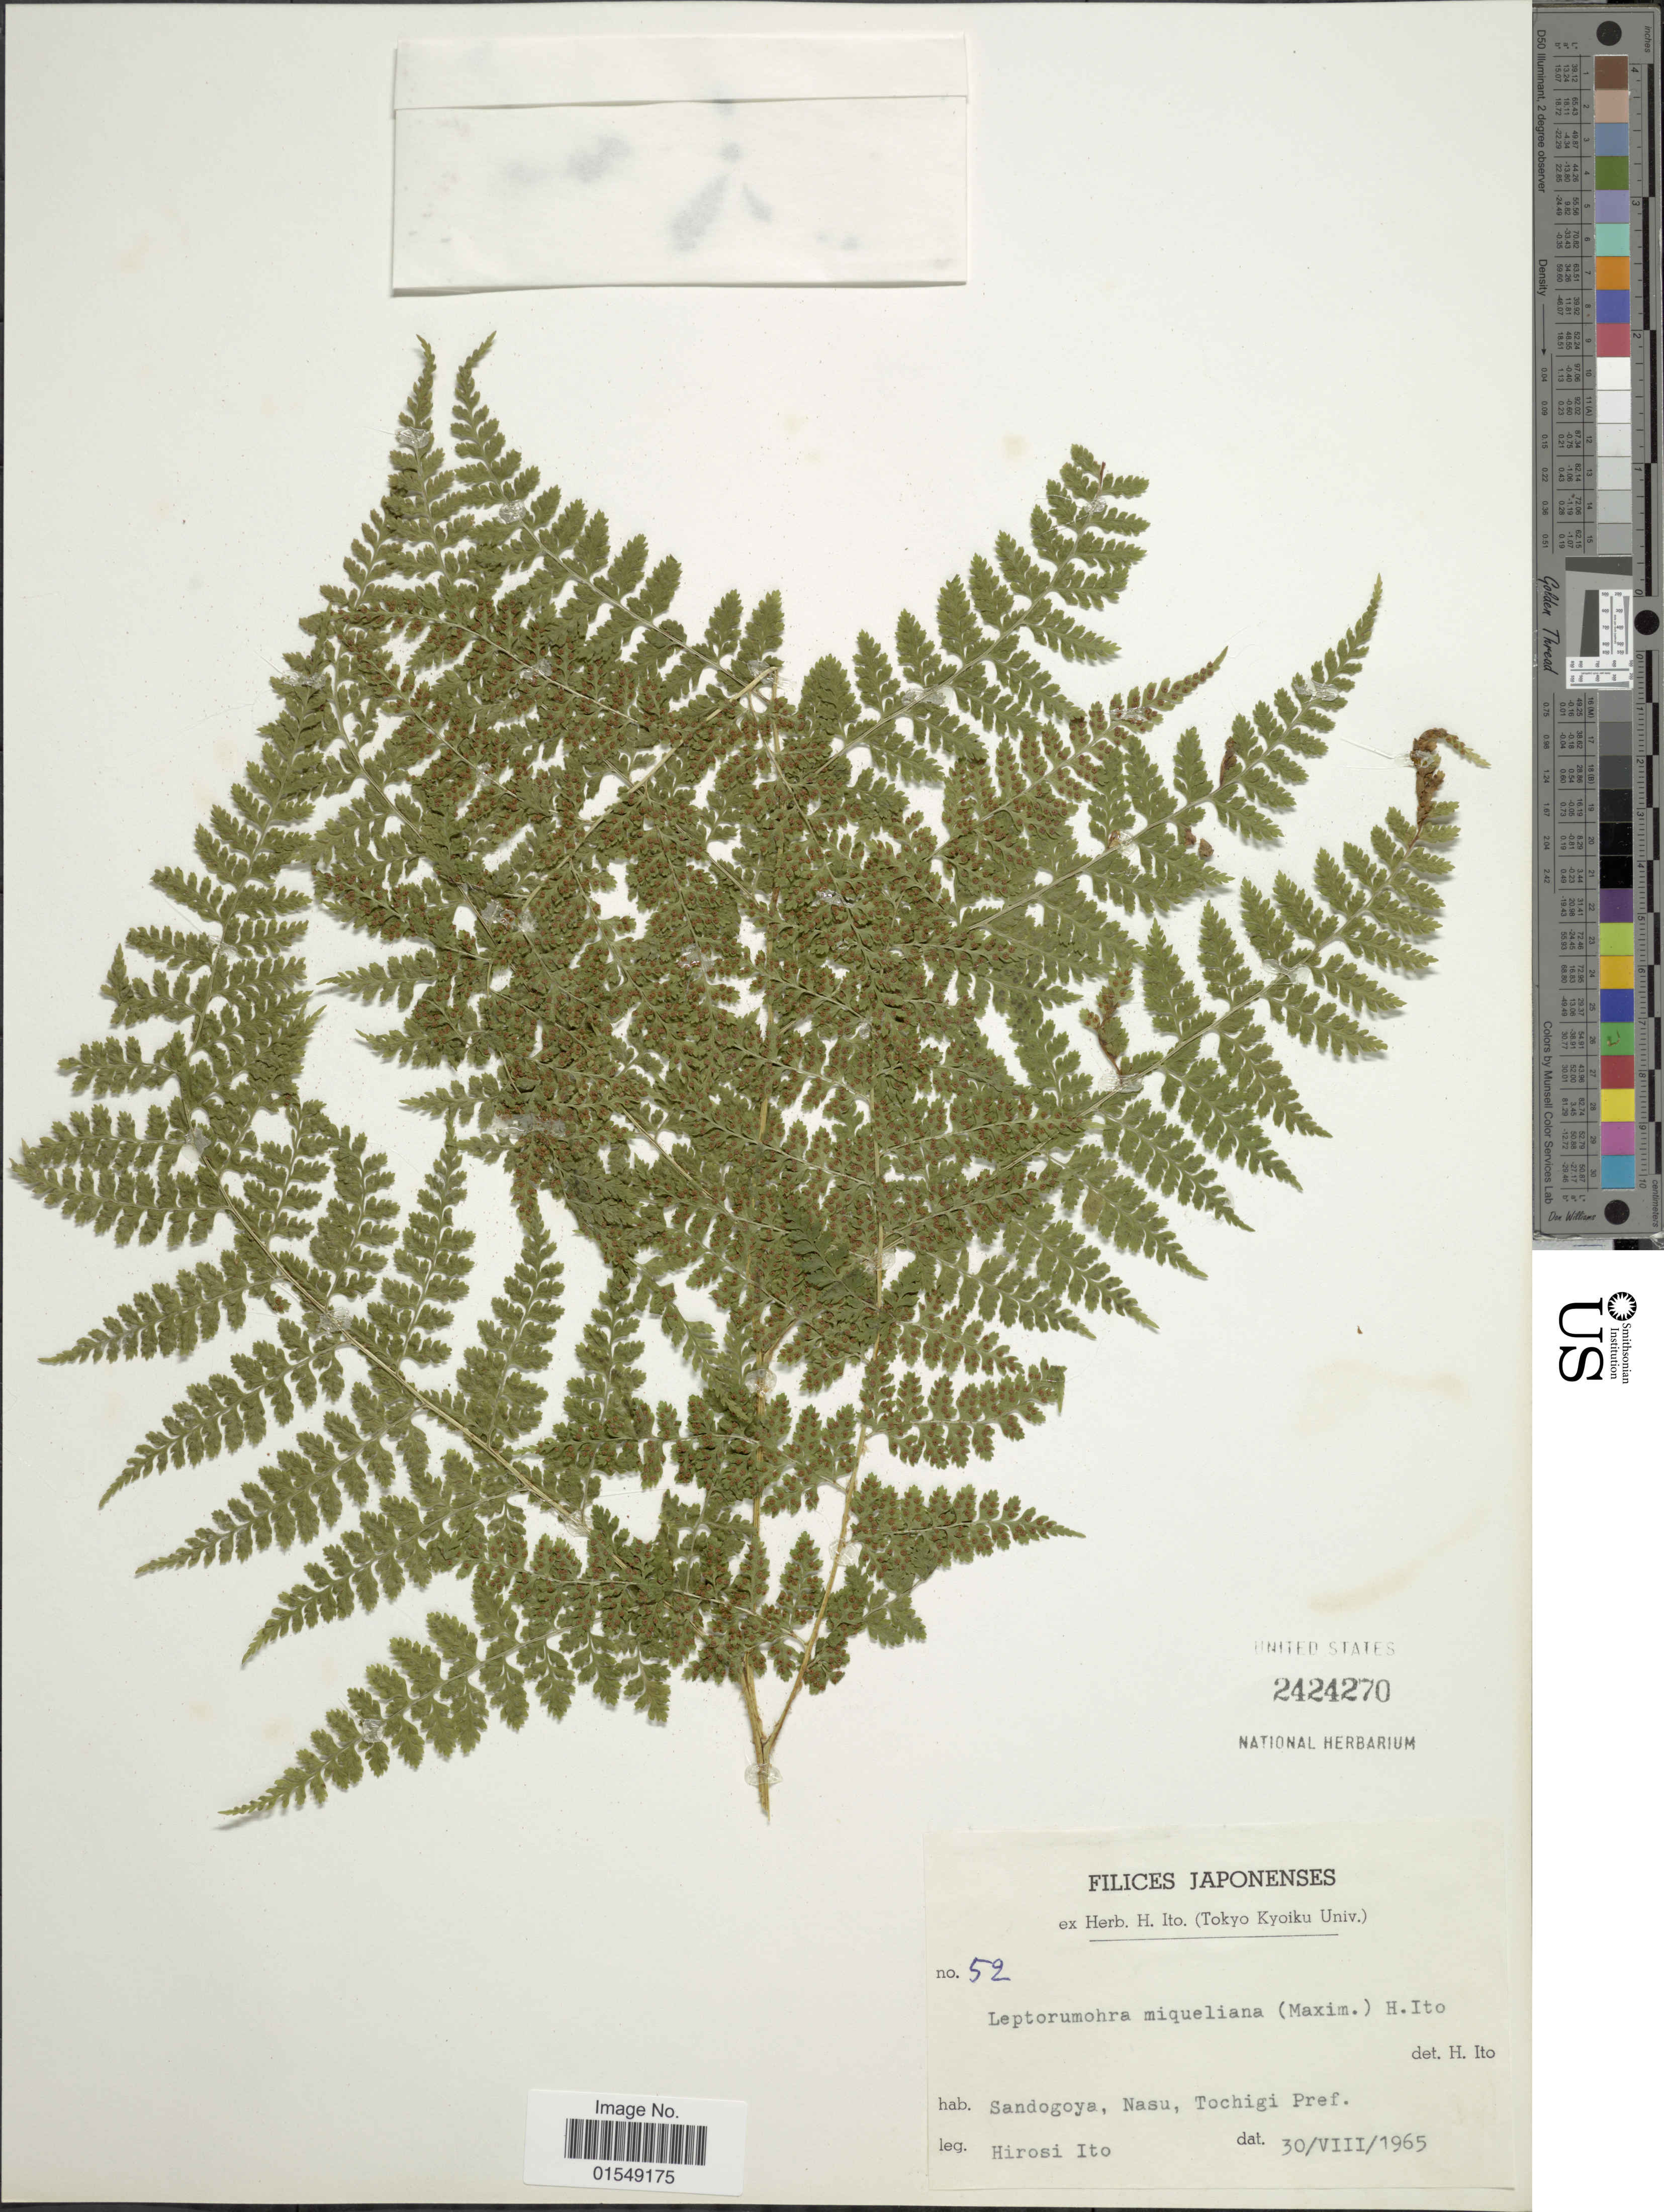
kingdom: Plantae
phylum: Tracheophyta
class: Polypodiopsida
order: Polypodiales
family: Dryopteridaceae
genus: Arachniodes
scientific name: Arachniodes miqueliana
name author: (Maxim. ex Franch. & Sav.) Ohwi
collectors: H. Itô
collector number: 52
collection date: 1965-08-30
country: Japan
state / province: Totigi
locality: Sandogoyam Nasu, Tochigi Pref.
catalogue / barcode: US 2424270